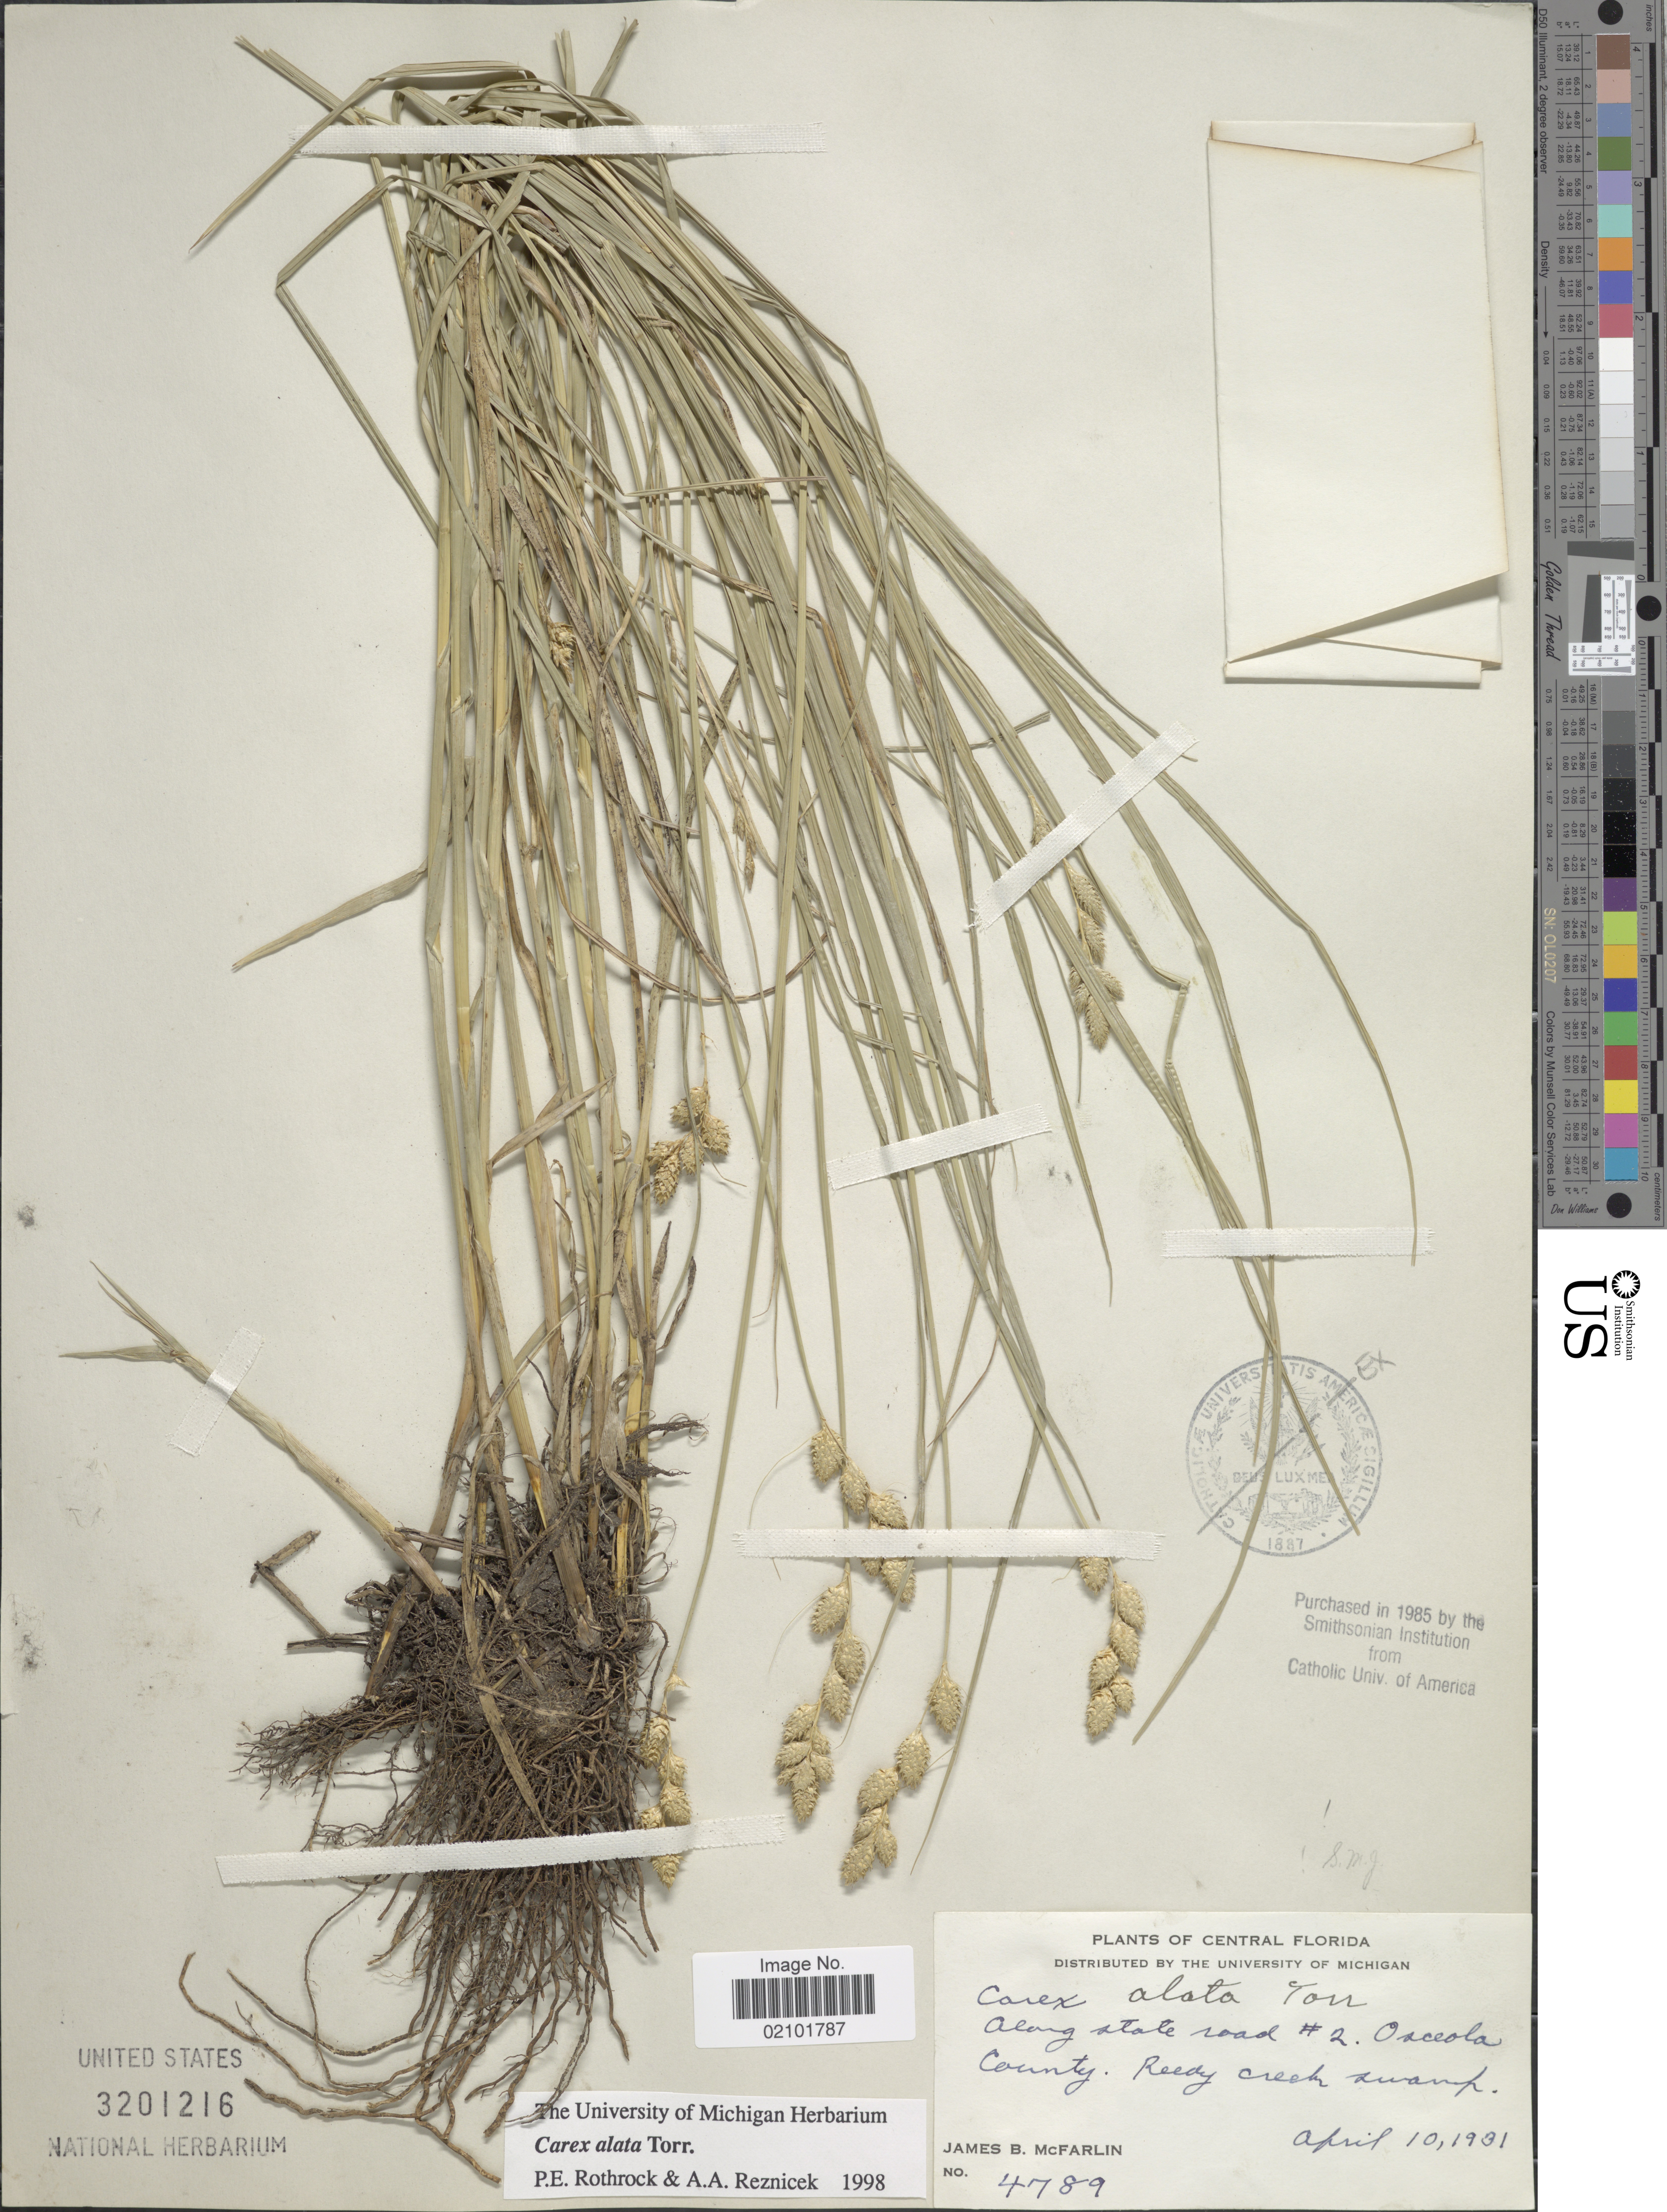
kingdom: Plantae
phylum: Tracheophyta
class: Liliopsida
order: Poales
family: Cyperaceae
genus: Carex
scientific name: Carex alata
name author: Torr.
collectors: J. McFarlin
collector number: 4789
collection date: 1931-04-10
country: United States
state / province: Florida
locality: Central Florida. Along state road #2 Osceola County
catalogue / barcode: US 3201216